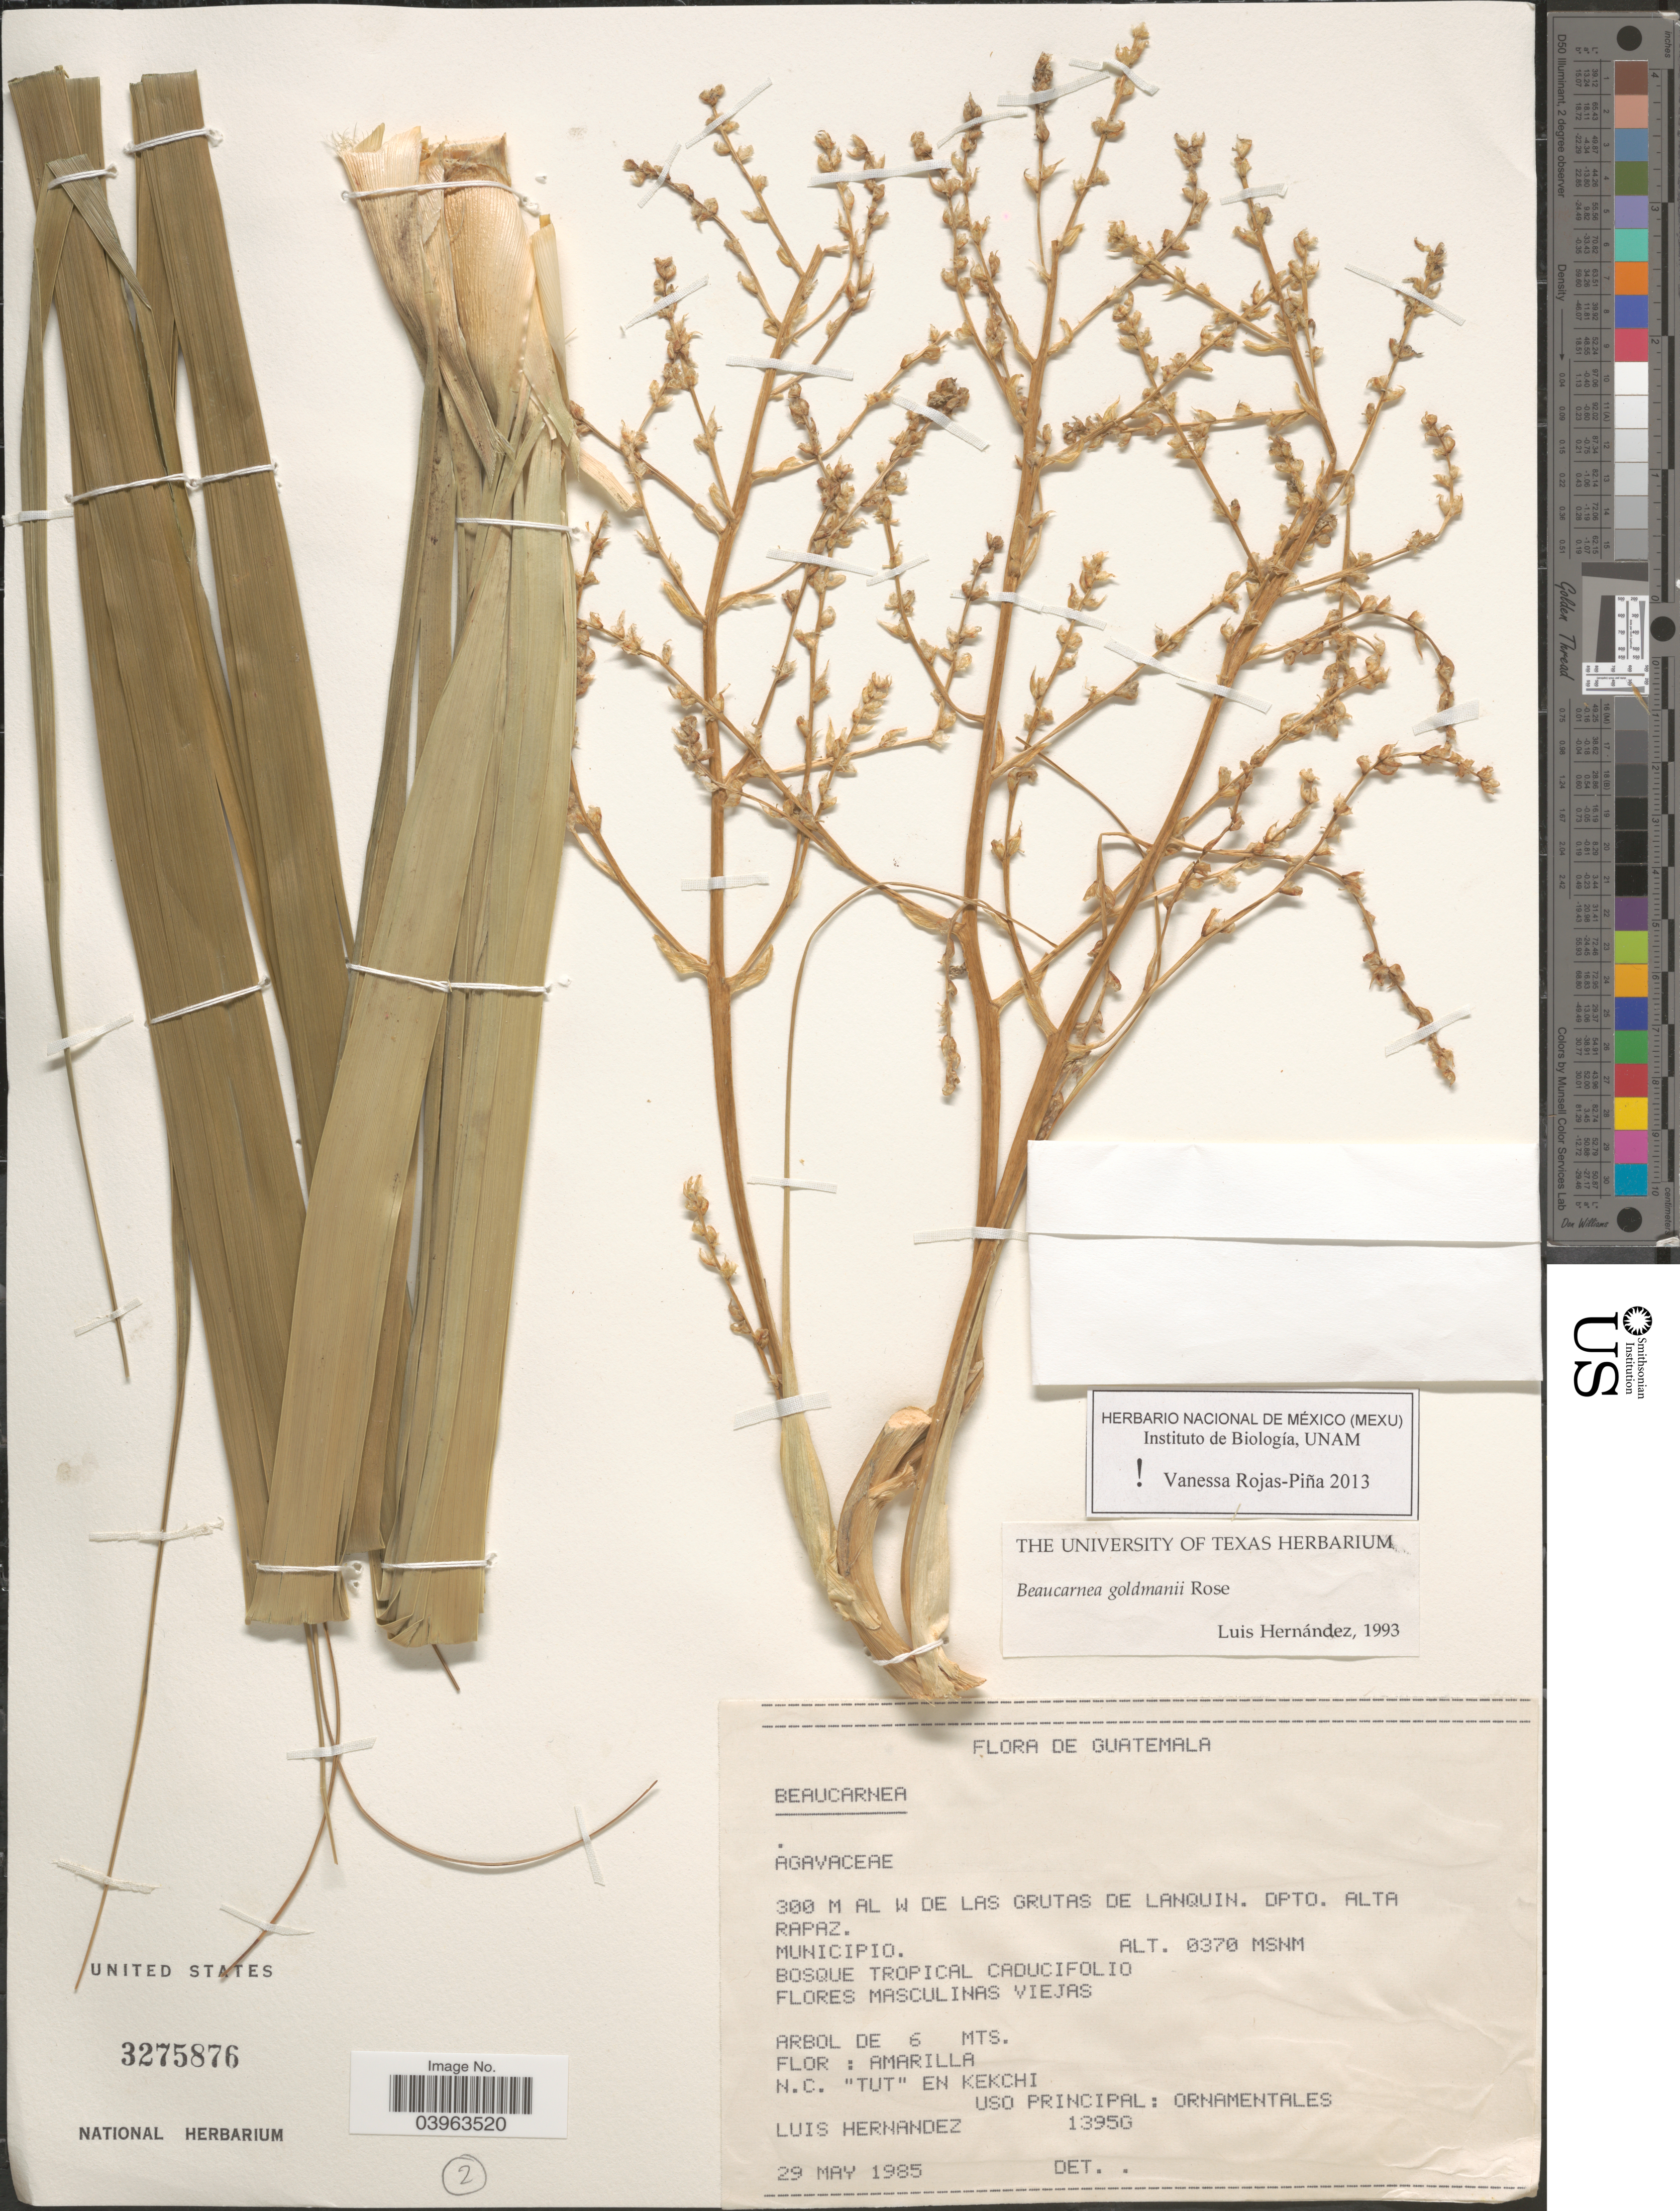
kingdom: Plantae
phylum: Tracheophyta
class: Liliopsida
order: Asparagales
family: Asparagaceae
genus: Beaucarnea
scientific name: Beaucarnea goldmanii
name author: Rose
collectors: L. Hernández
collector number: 13950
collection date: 1985-05-29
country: Guatemala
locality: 300 m al W de Las Grutas de Lanquin. Dpto. Alta Rapaz. Municipio.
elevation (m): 370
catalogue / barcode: US 3275876